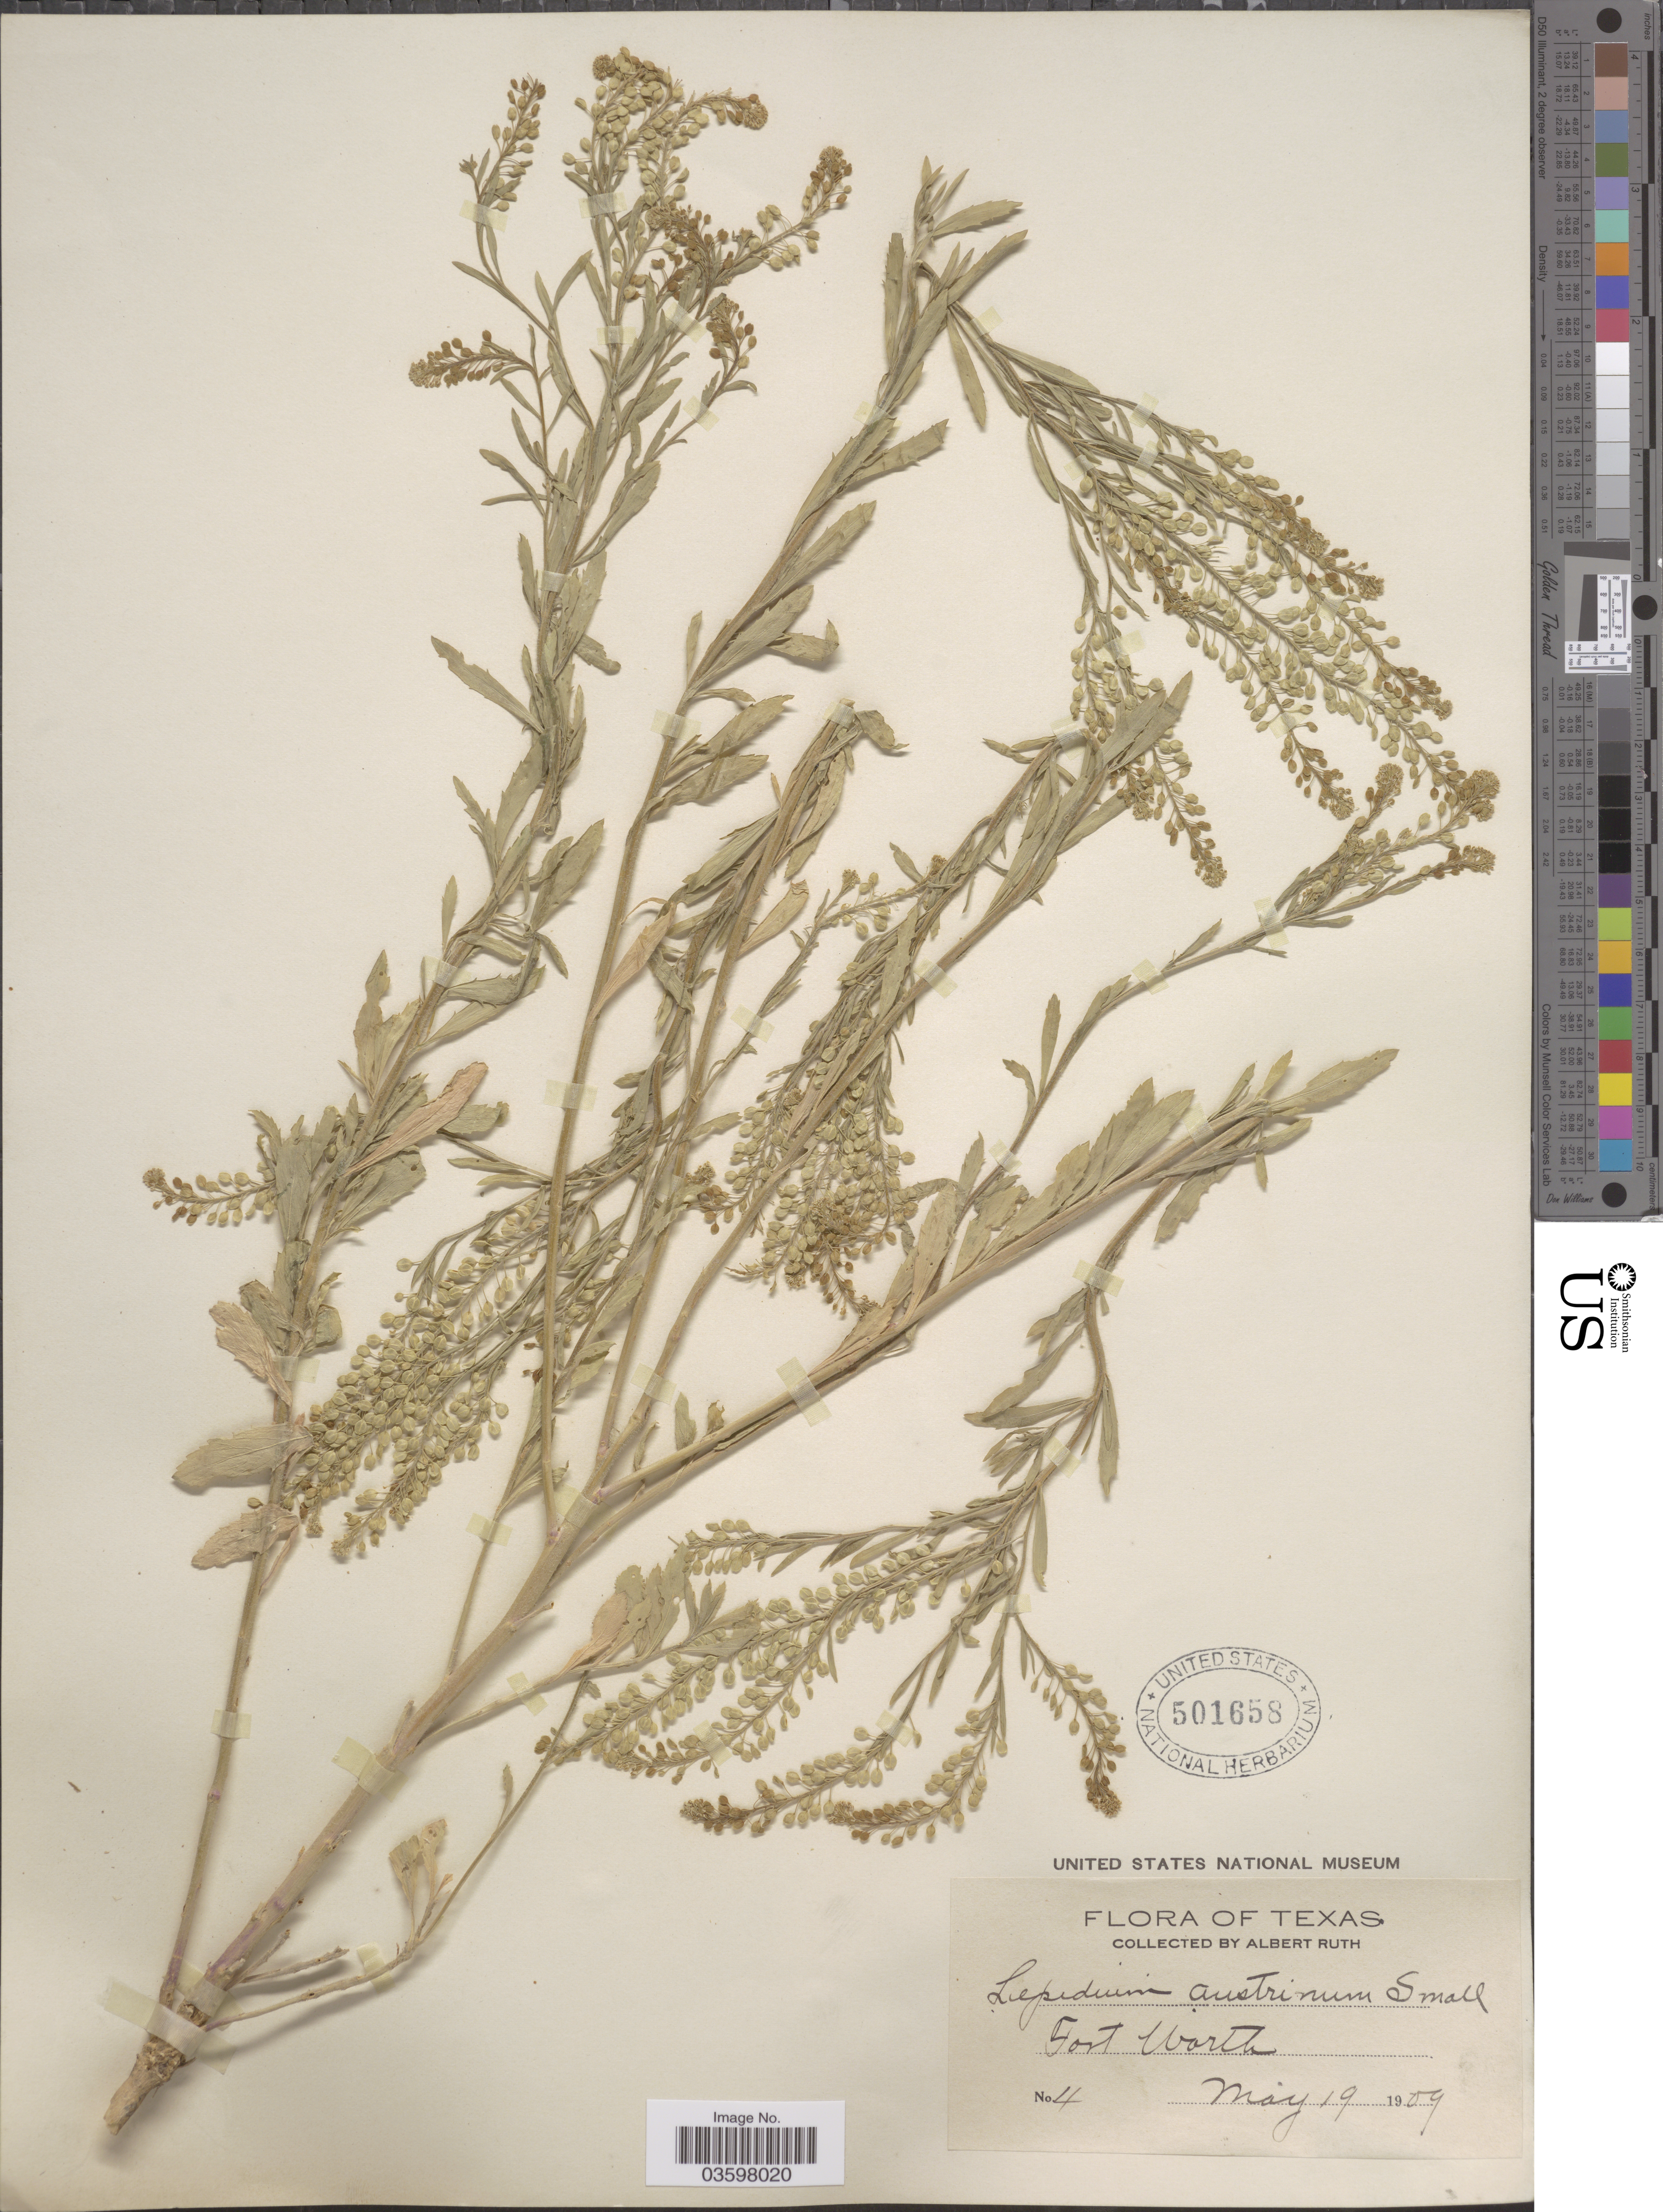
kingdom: Plantae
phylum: Tracheophyta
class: Magnoliopsida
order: Brassicales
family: Brassicaceae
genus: Lepidium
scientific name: Lepidium austrinum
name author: Small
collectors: A. Ruth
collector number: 4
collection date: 1909-05-19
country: United States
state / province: Texas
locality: Fort Worth.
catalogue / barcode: US 501658